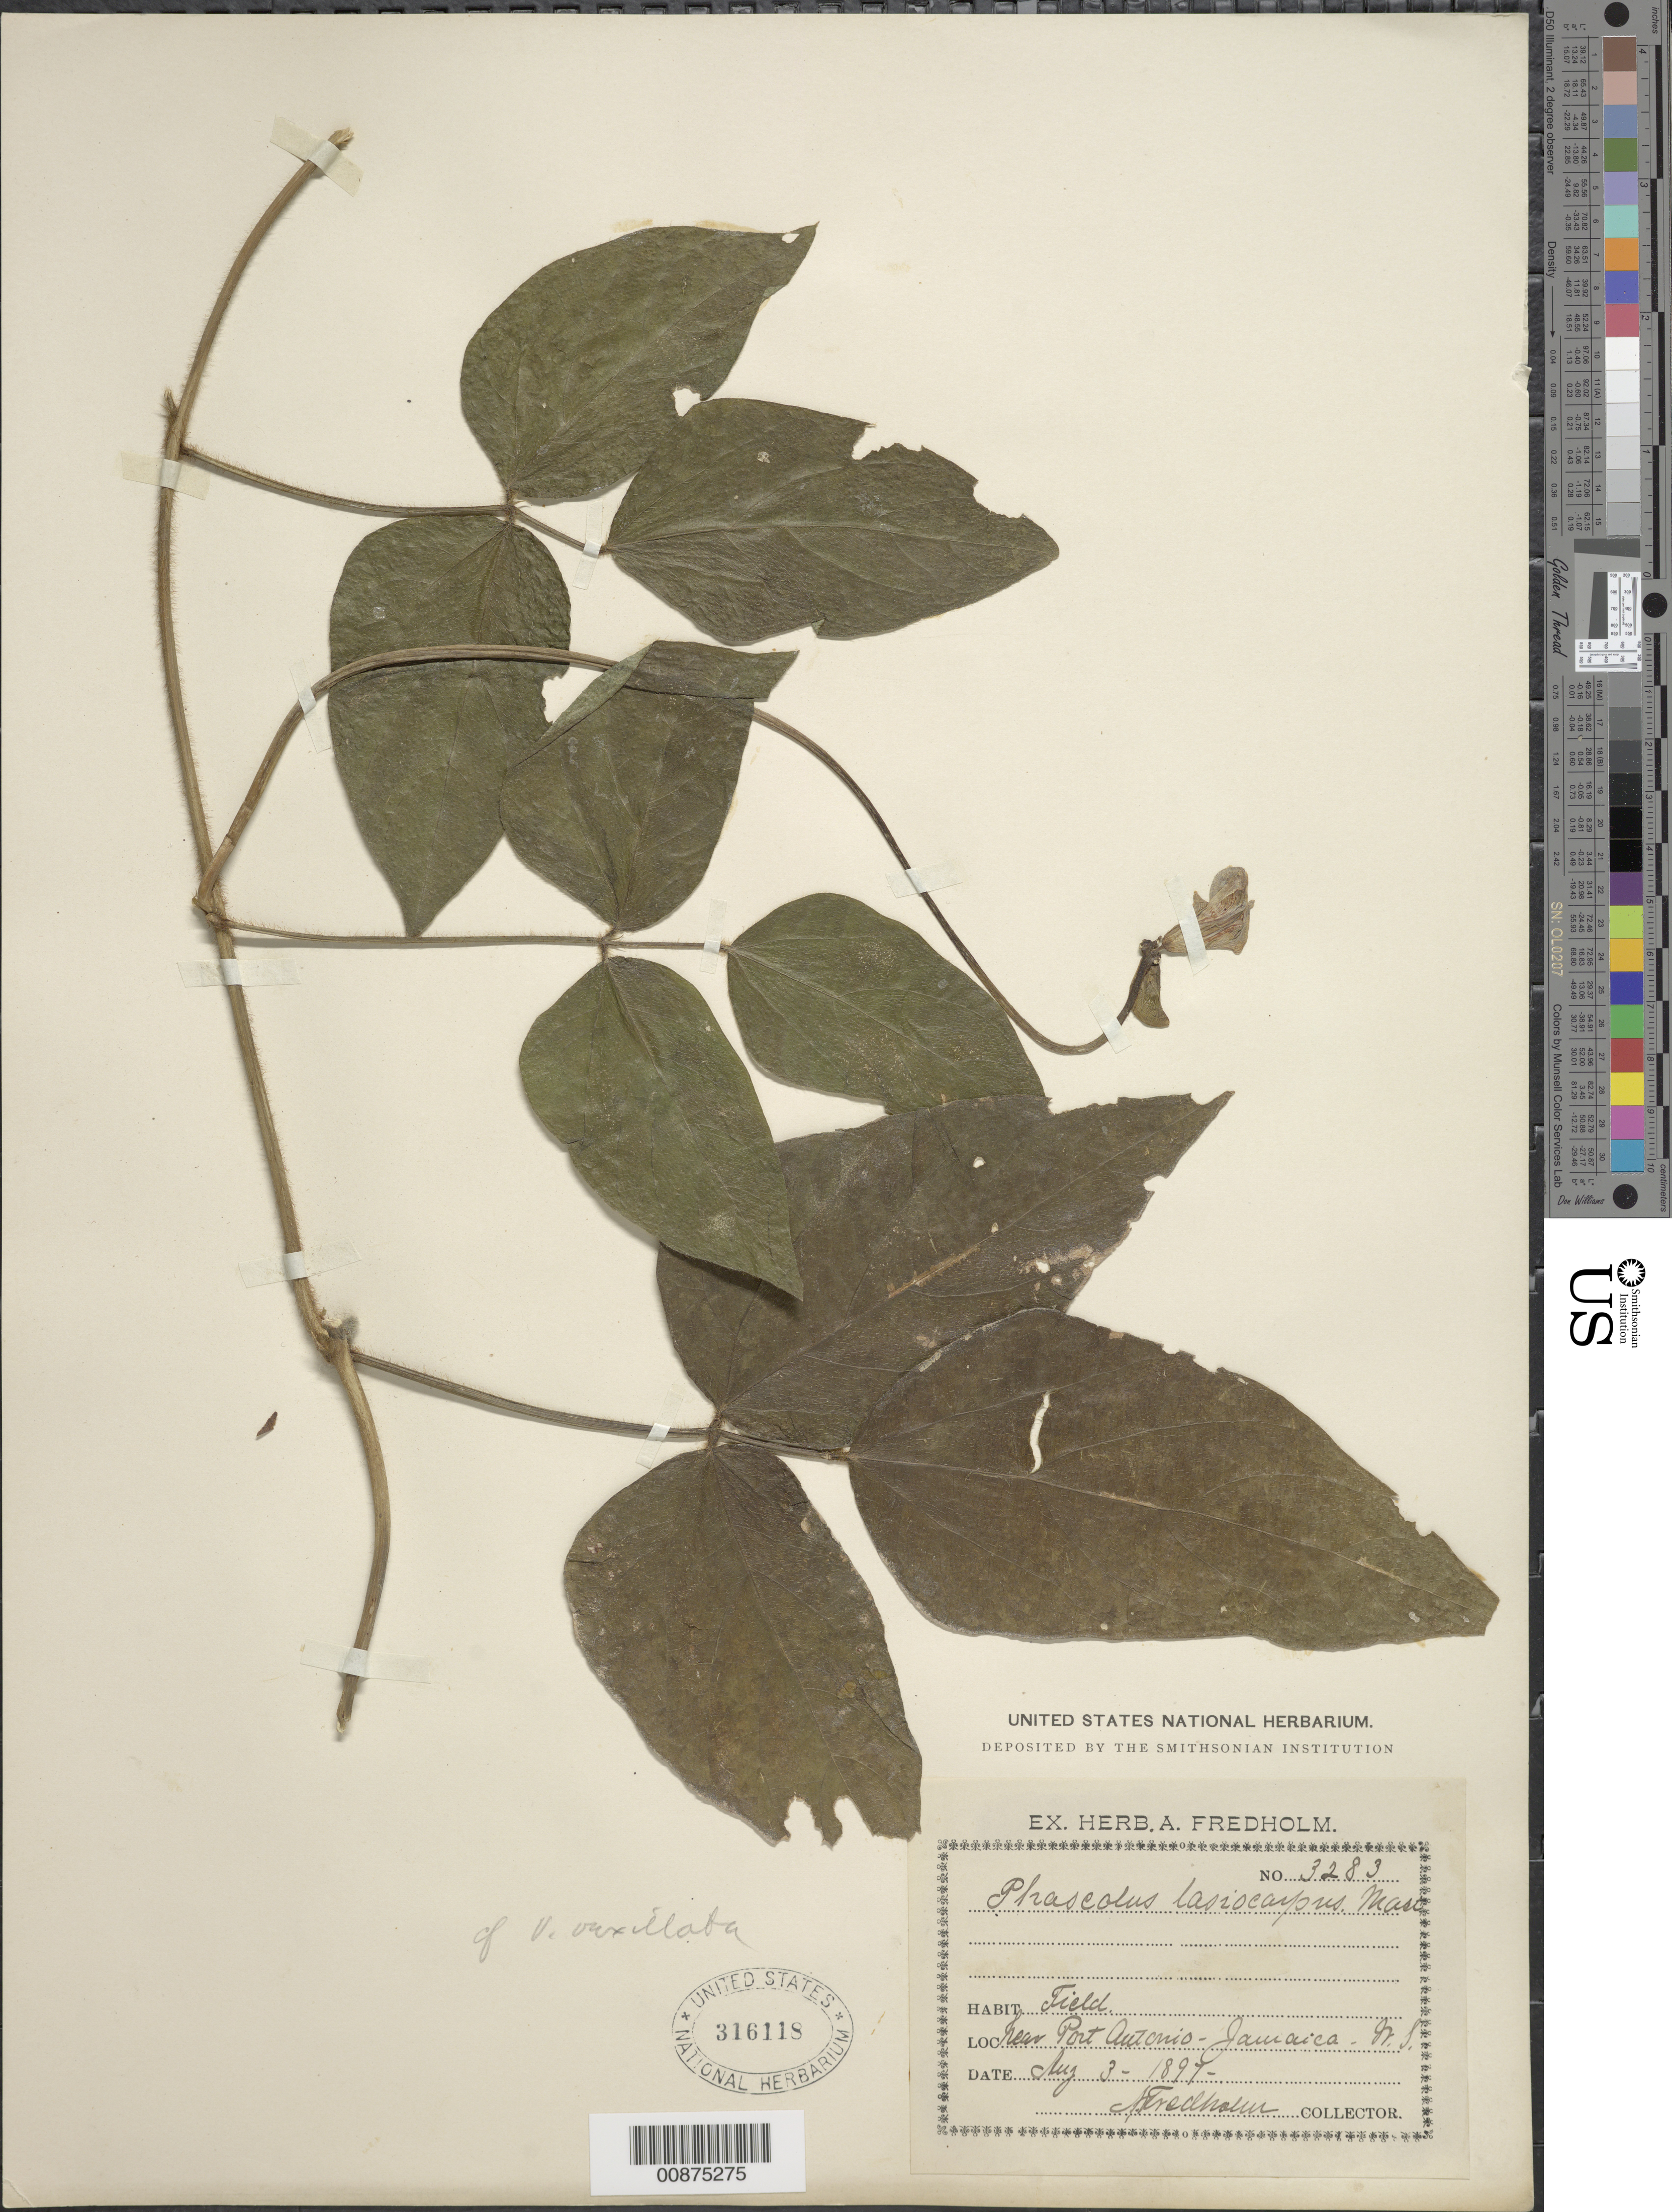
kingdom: Plantae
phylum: Tracheophyta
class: Magnoliopsida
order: Fabales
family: Fabaceae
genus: Vigna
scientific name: Vigna vexillata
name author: (L.) A. Rich.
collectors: A. Fredholm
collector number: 3283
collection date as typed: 03 Aug 1897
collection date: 1897-08-03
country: Jamaica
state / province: Portland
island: Jamaica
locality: Near Port Antonio.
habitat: Field.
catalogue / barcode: US 316118